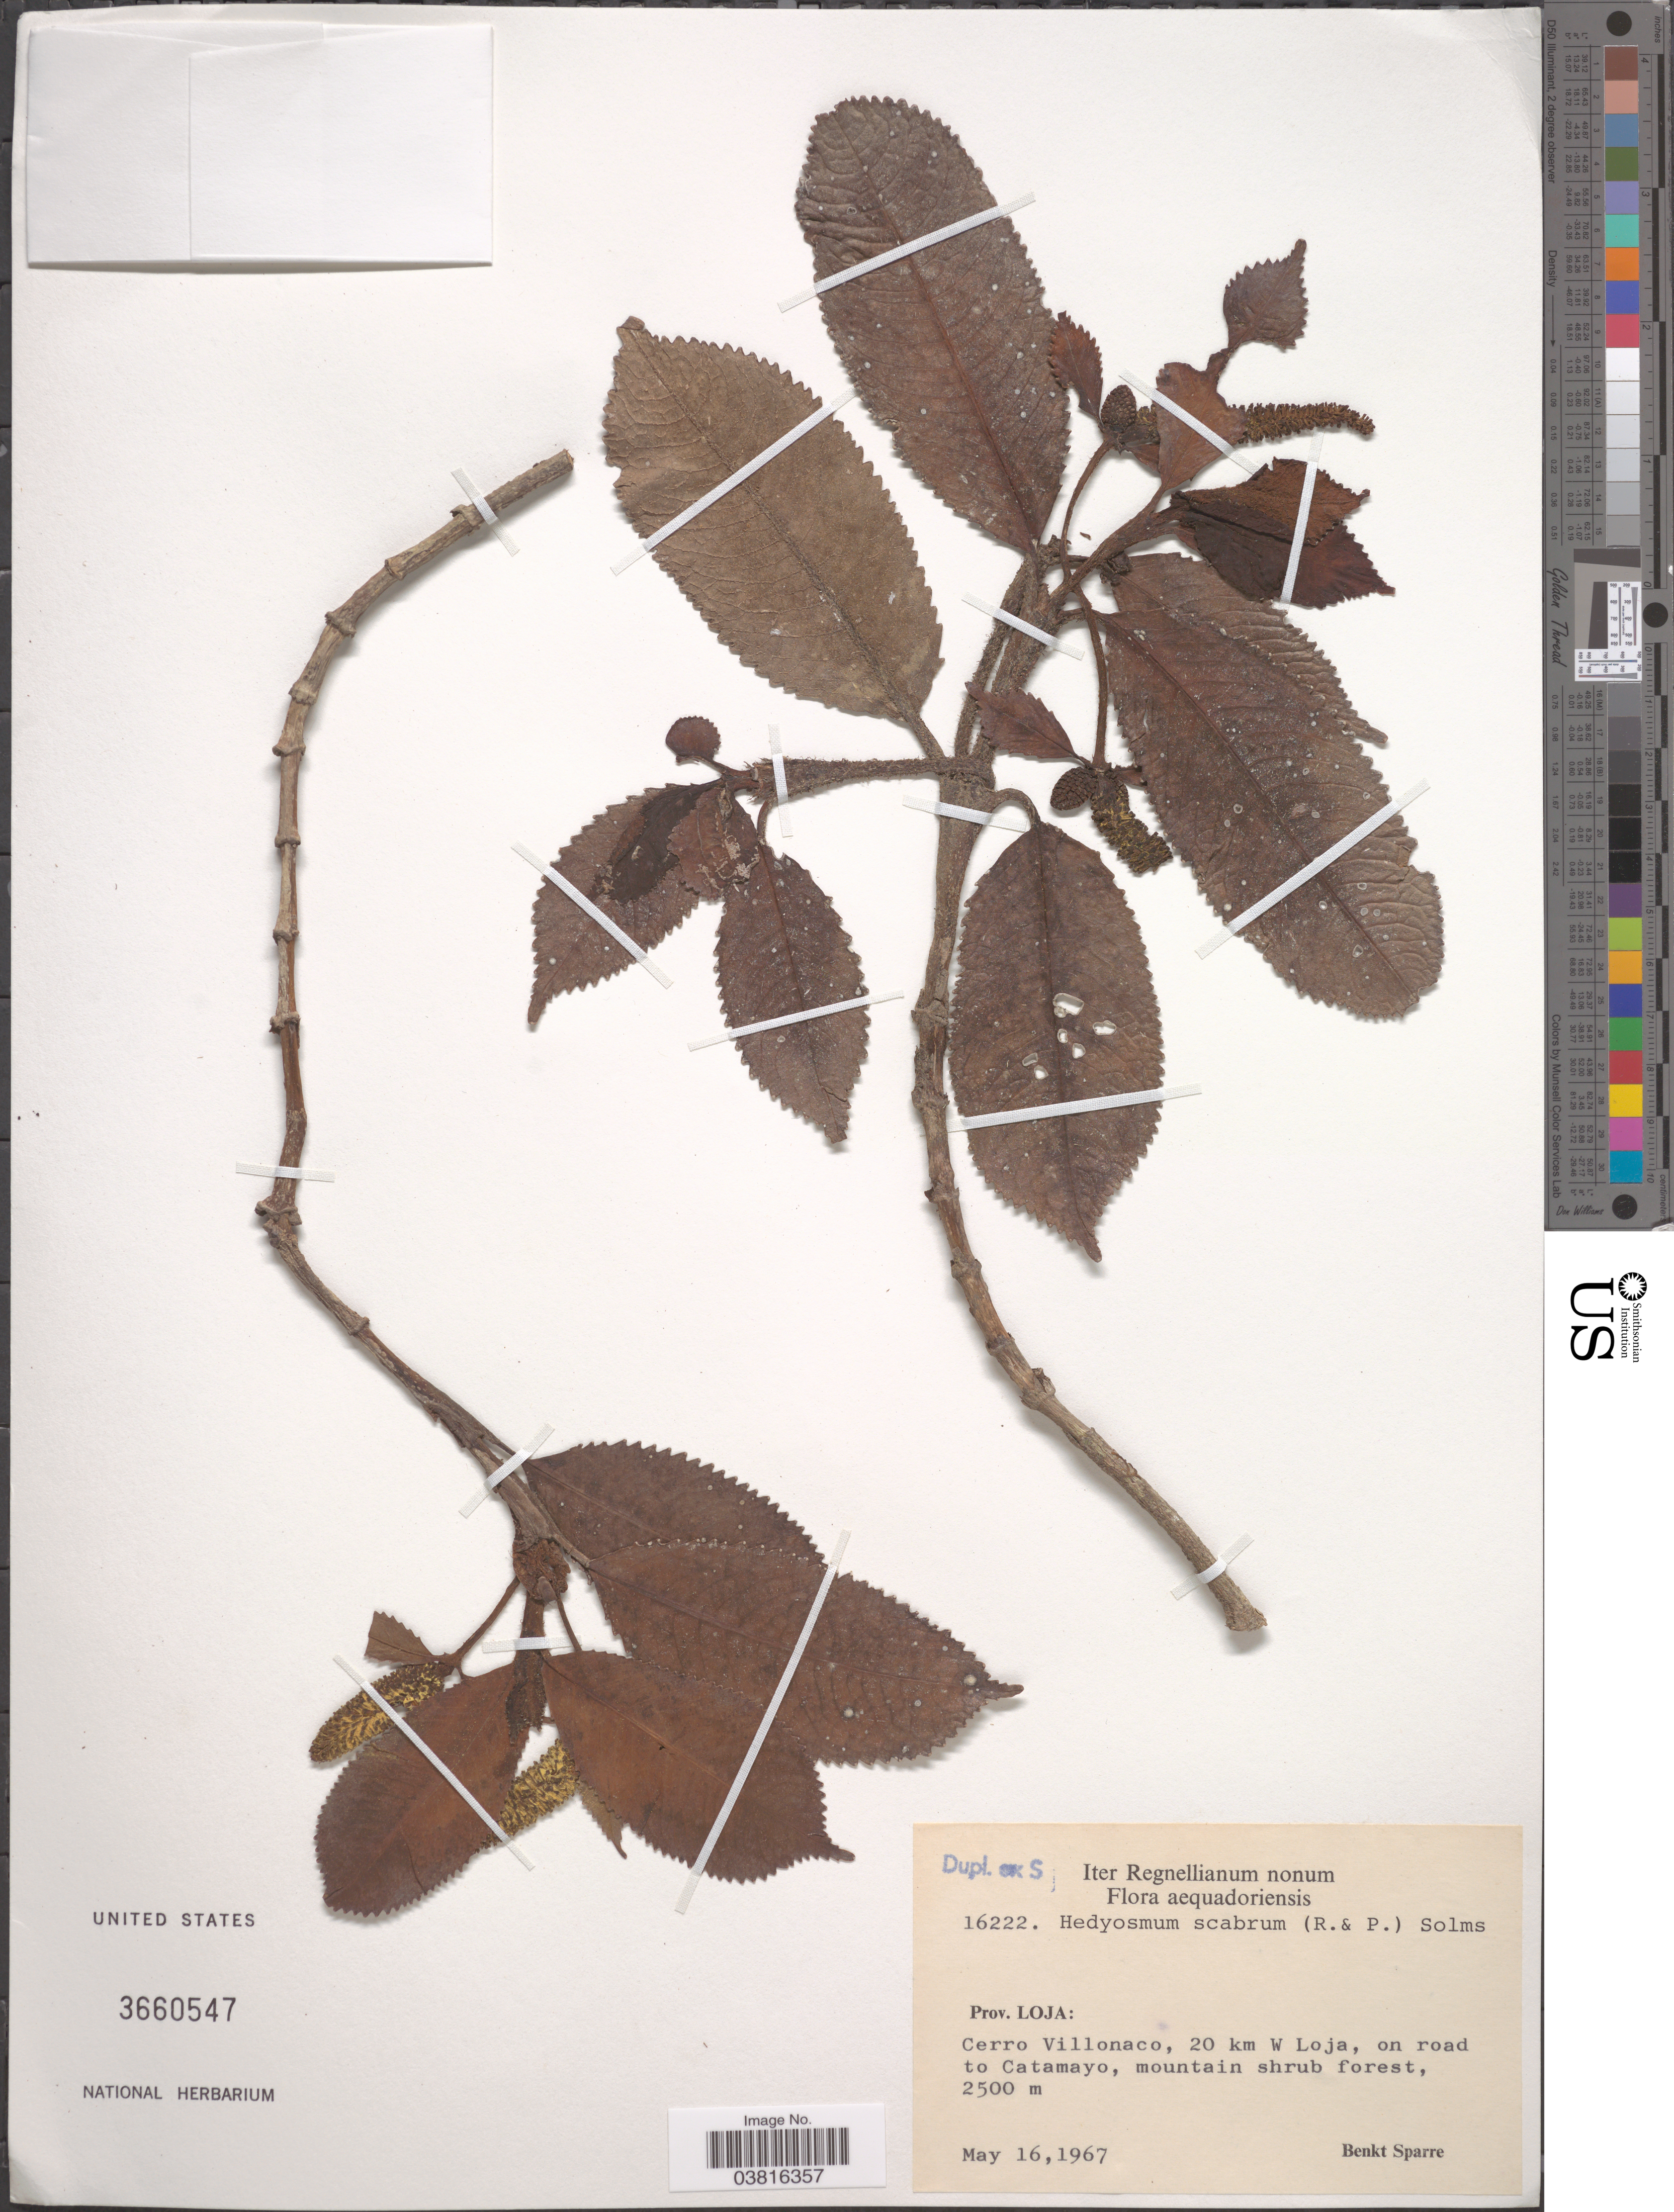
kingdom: Plantae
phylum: Tracheophyta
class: Magnoliopsida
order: Chloranthales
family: Chloranthaceae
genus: Hedyosmum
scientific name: Hedyosmum scabrum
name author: Solms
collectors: B. Sparre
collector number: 16222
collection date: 1967-05-16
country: Ecuador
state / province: Loja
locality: Cerro Villonaco, 20 km W Loja, on road to Catamayo.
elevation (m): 2500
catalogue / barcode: US 3660547